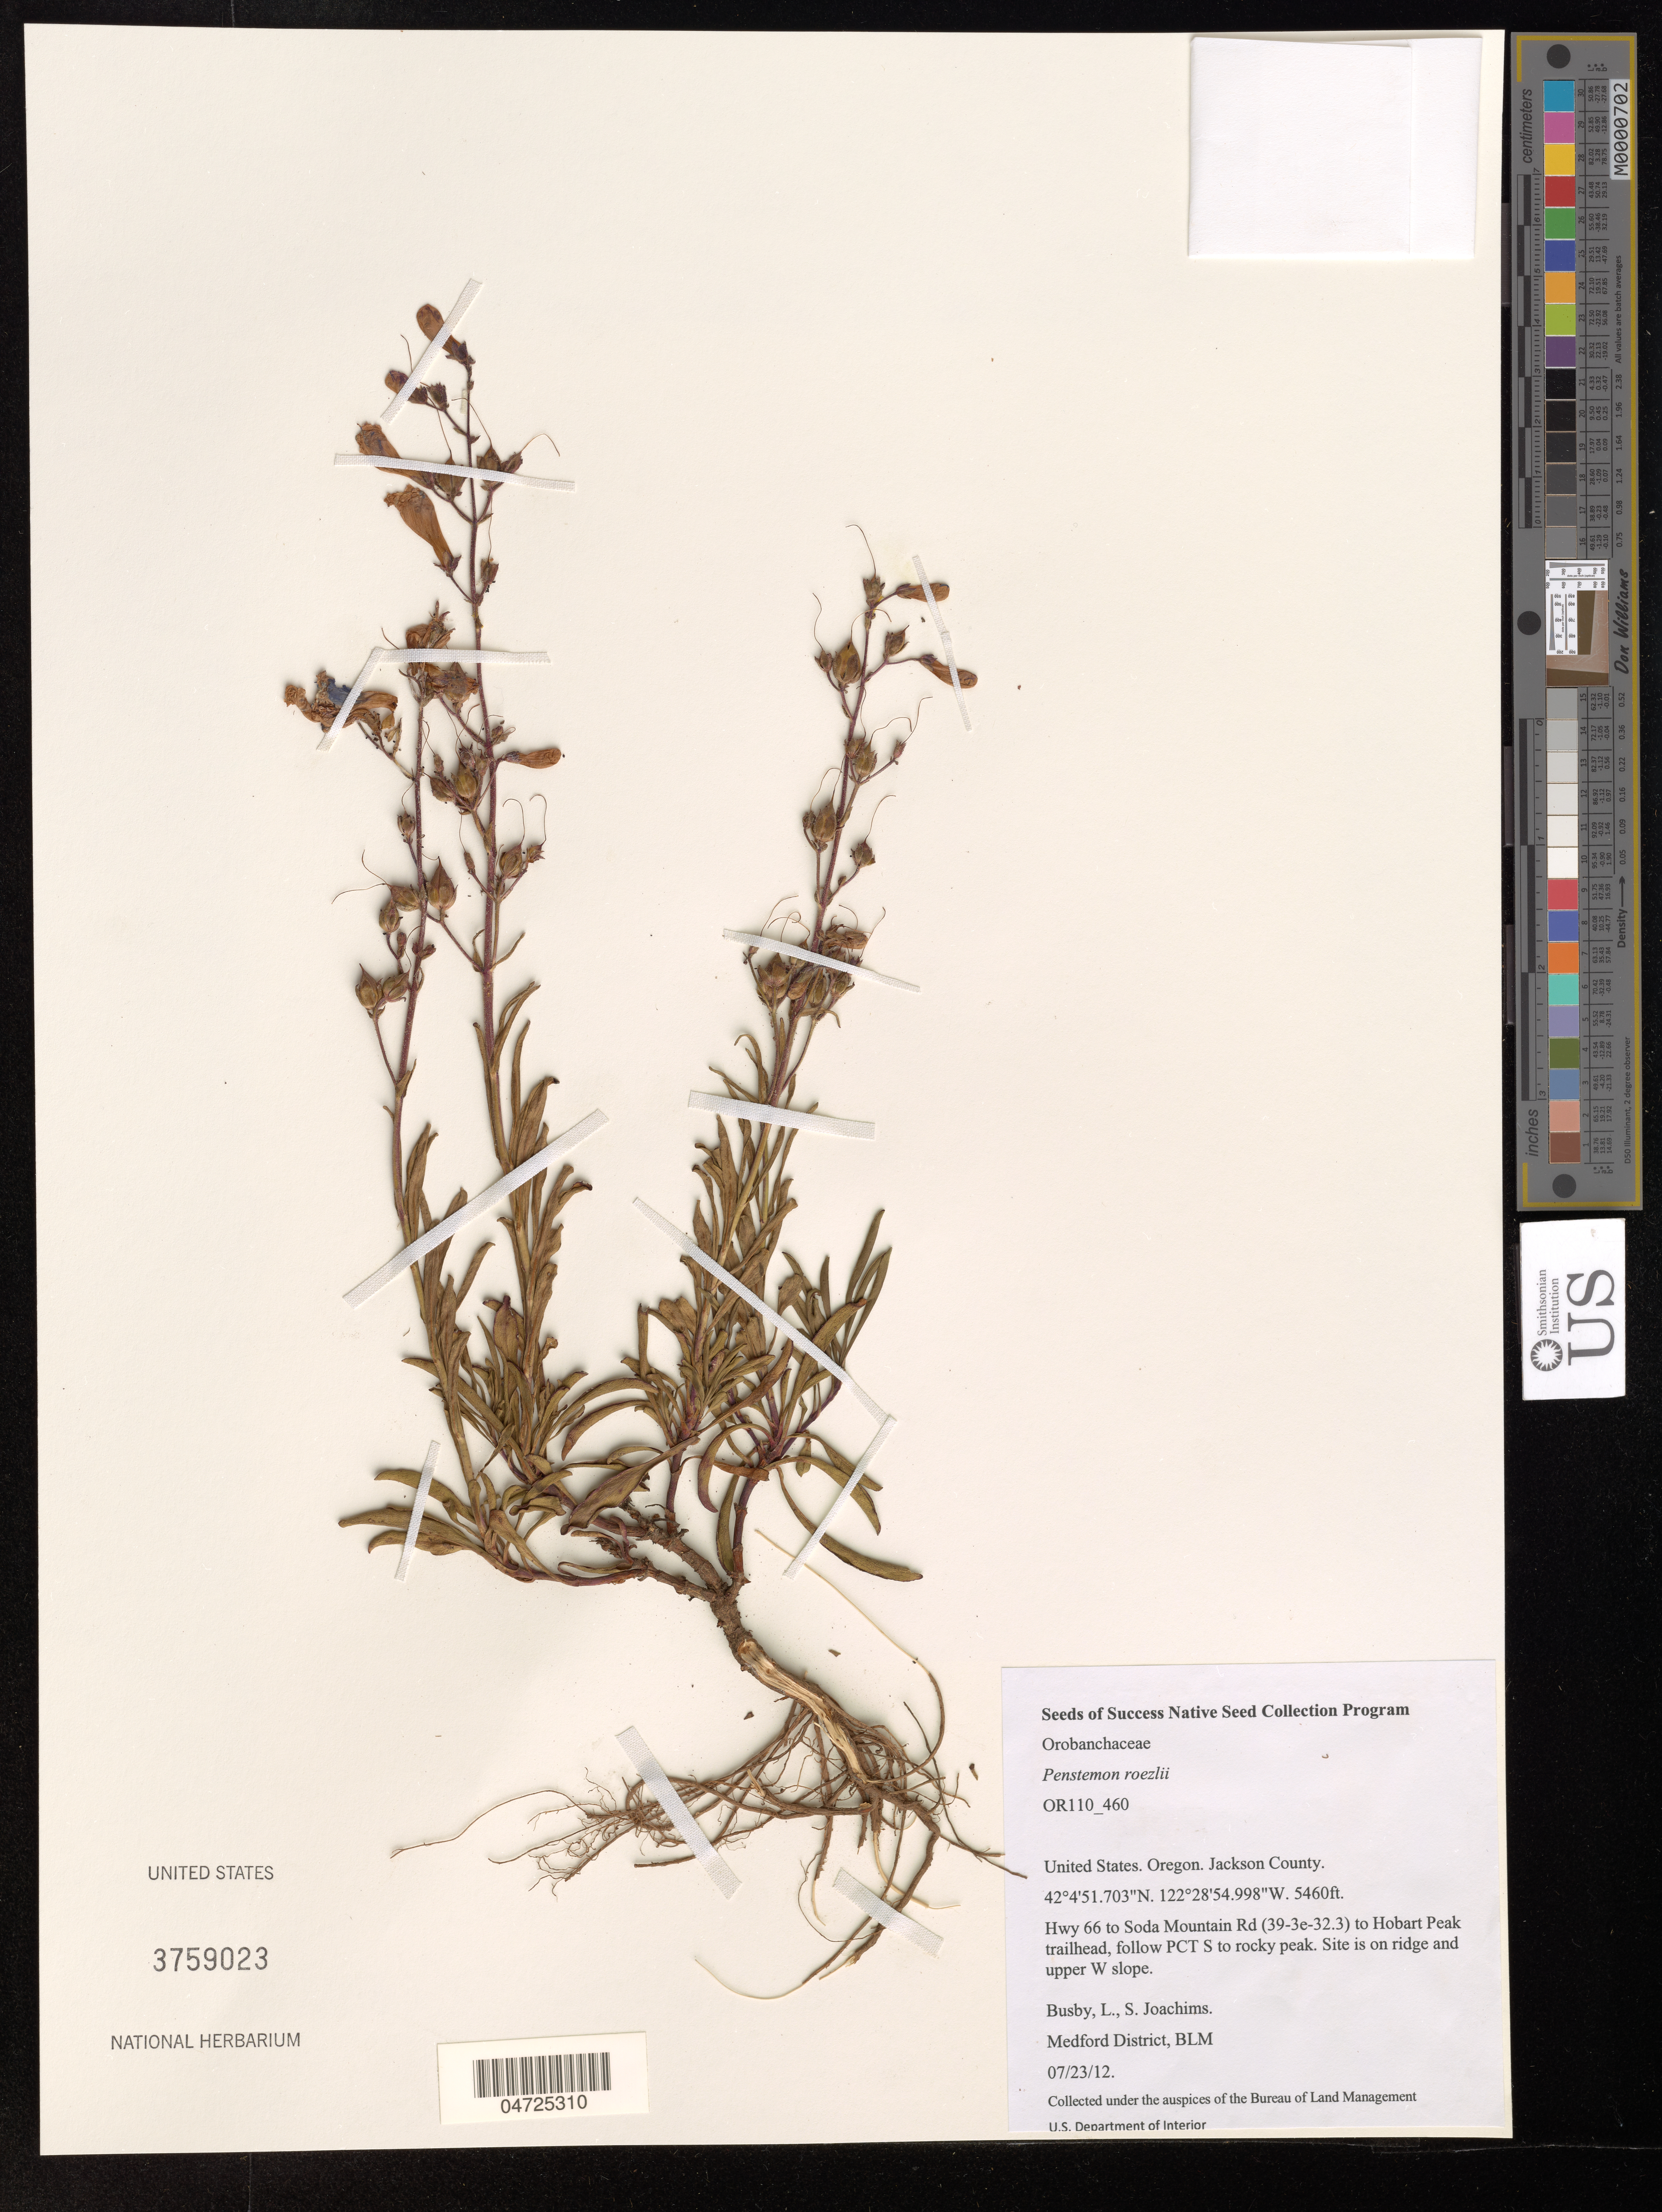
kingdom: Plantae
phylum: Tracheophyta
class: Magnoliopsida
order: Lamiales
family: Plantaginaceae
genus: Penstemon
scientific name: Penstemon roezlii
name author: Regel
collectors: L. Busby & S. Joachims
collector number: OR110_460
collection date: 2012-07-23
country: United States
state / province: Oregon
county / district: Jackson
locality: Jackson County. Hwy 66 to Soda Mountain Rd (39-3e-32.3) to Hobart Peak trailhead, follow PCT S to rocky peak. Site is on ridge and upper W slope.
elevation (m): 1664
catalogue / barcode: US 3759023